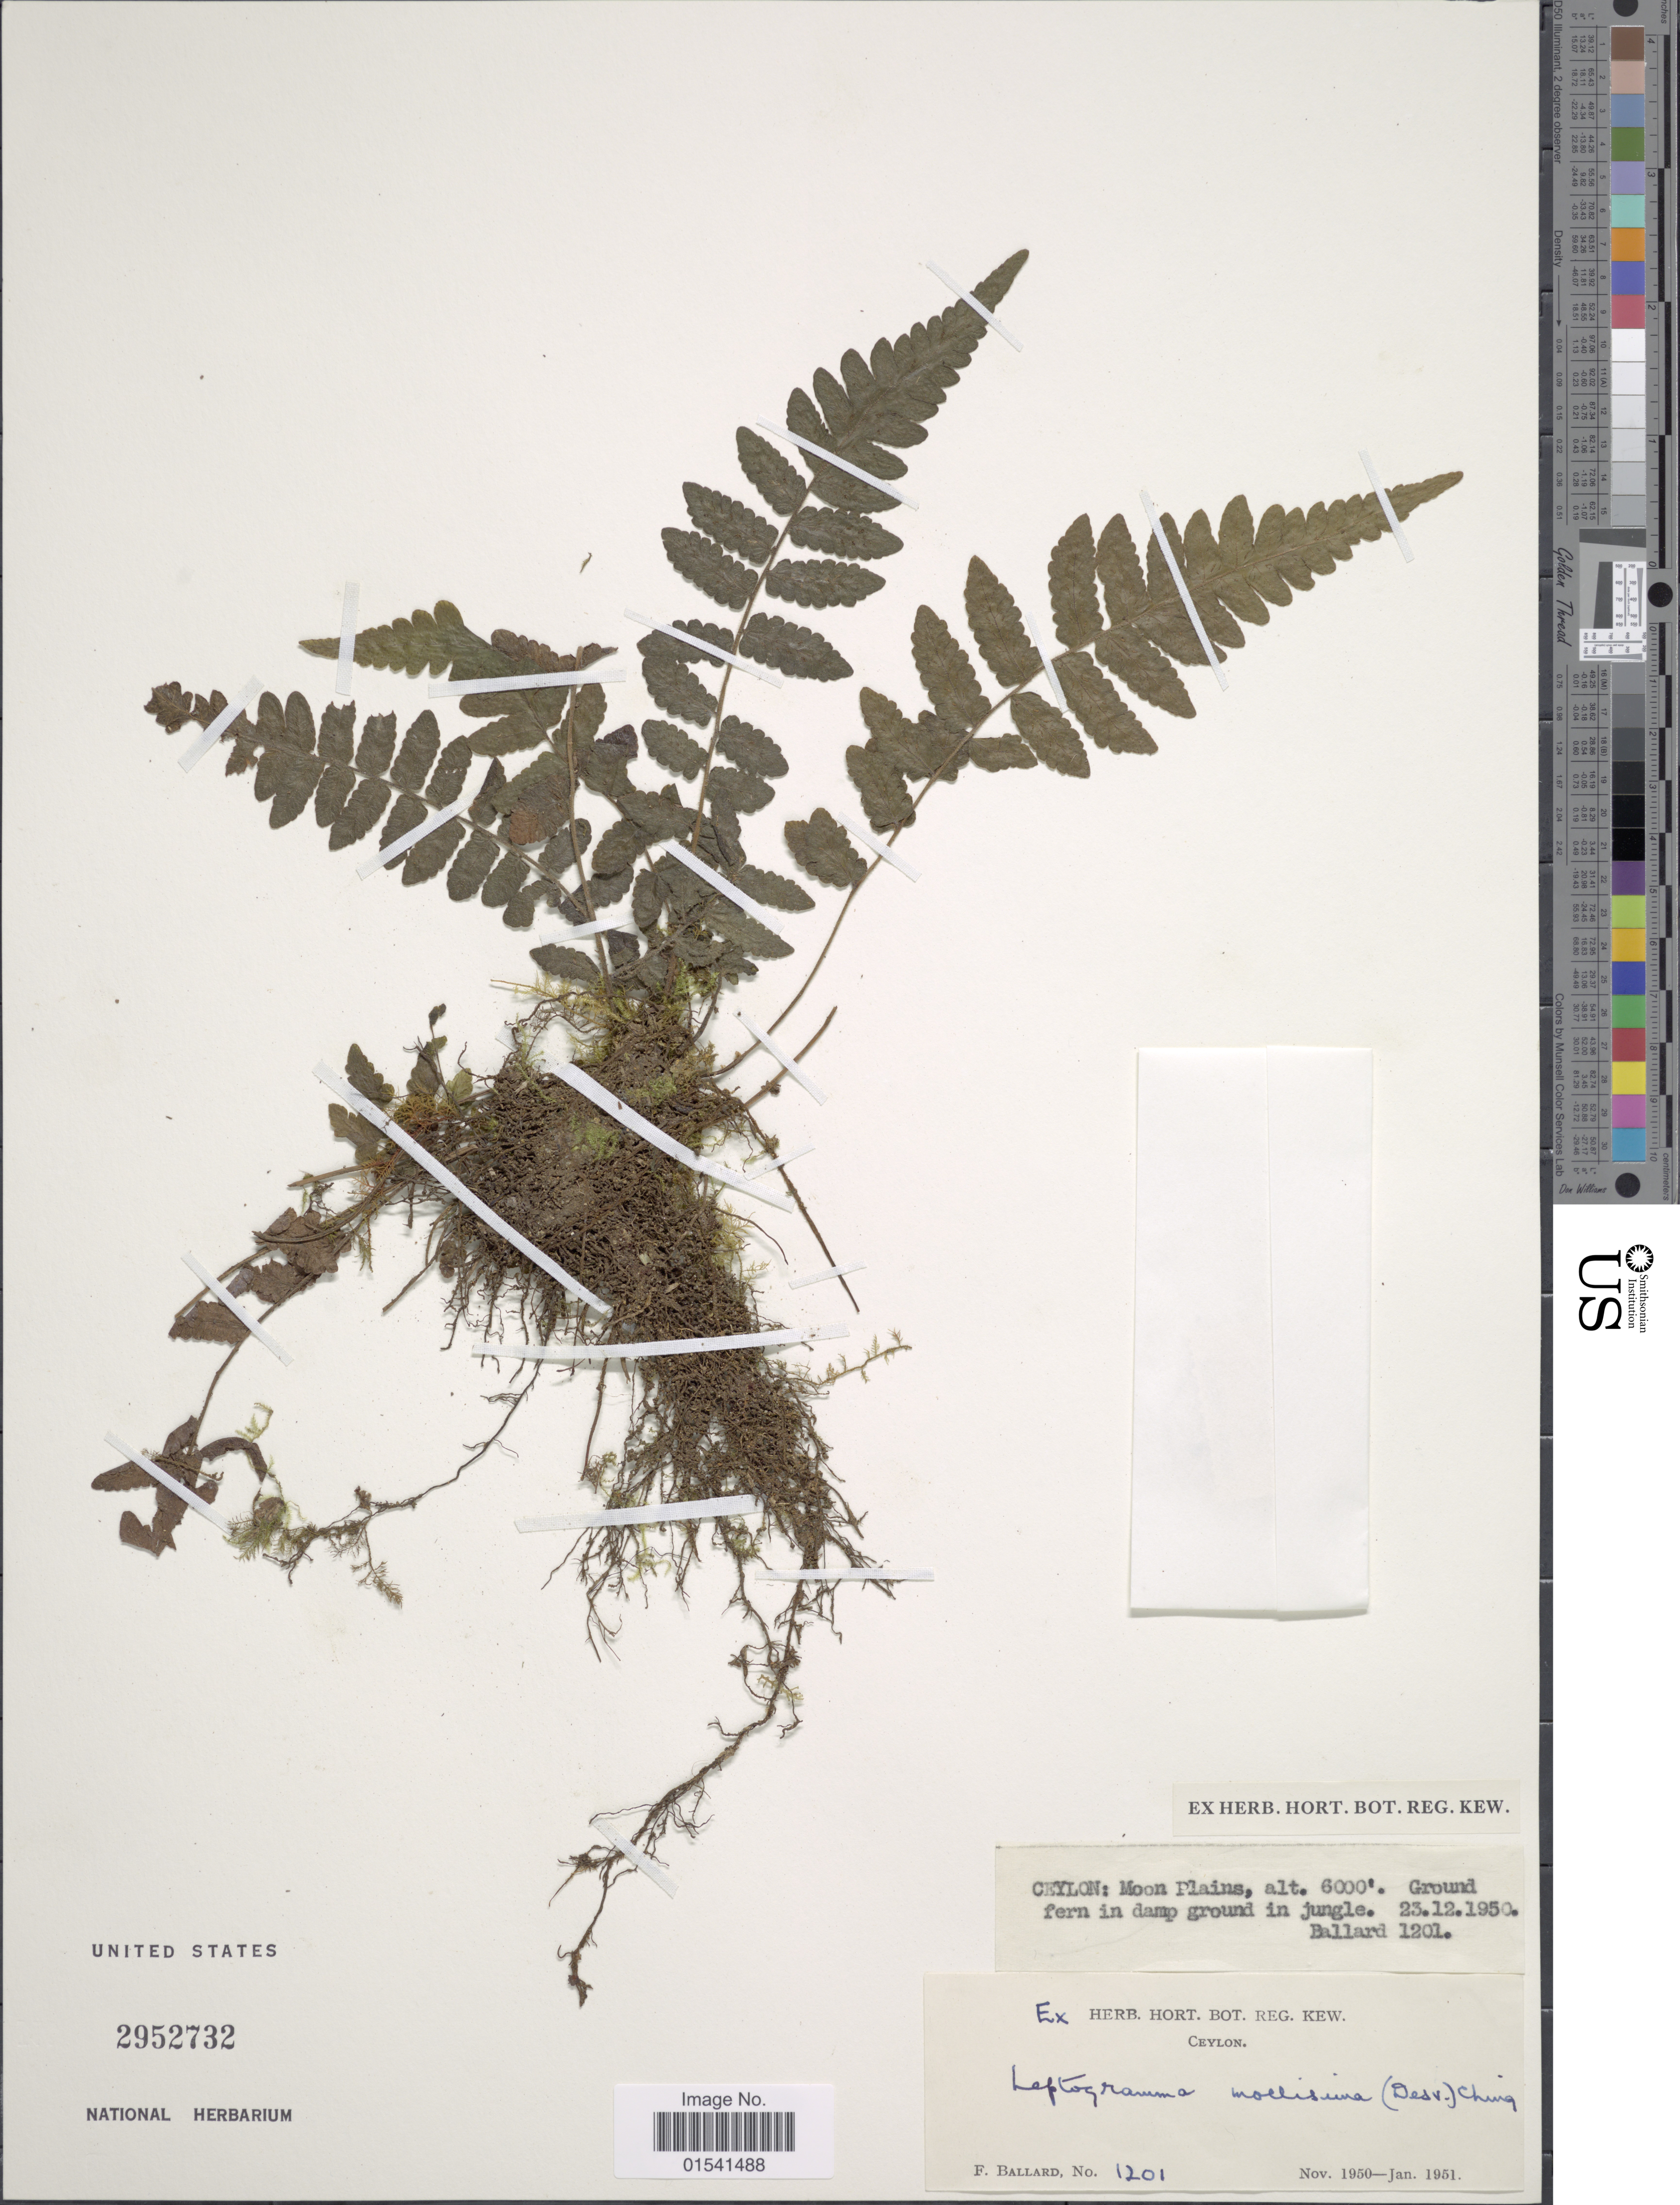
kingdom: Plantae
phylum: Tracheophyta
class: Polypodiopsida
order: Polypodiales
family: Thelypteridaceae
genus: Stegnogramma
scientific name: Stegnogramma mollissima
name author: (Fisch. ex Kunze) Fraser-Jenk.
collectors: F. Ballard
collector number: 1201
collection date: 1950-12-23/1951-01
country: Sri Lanka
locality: Ceylon: Moon Plains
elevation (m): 1829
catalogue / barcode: US 2952732